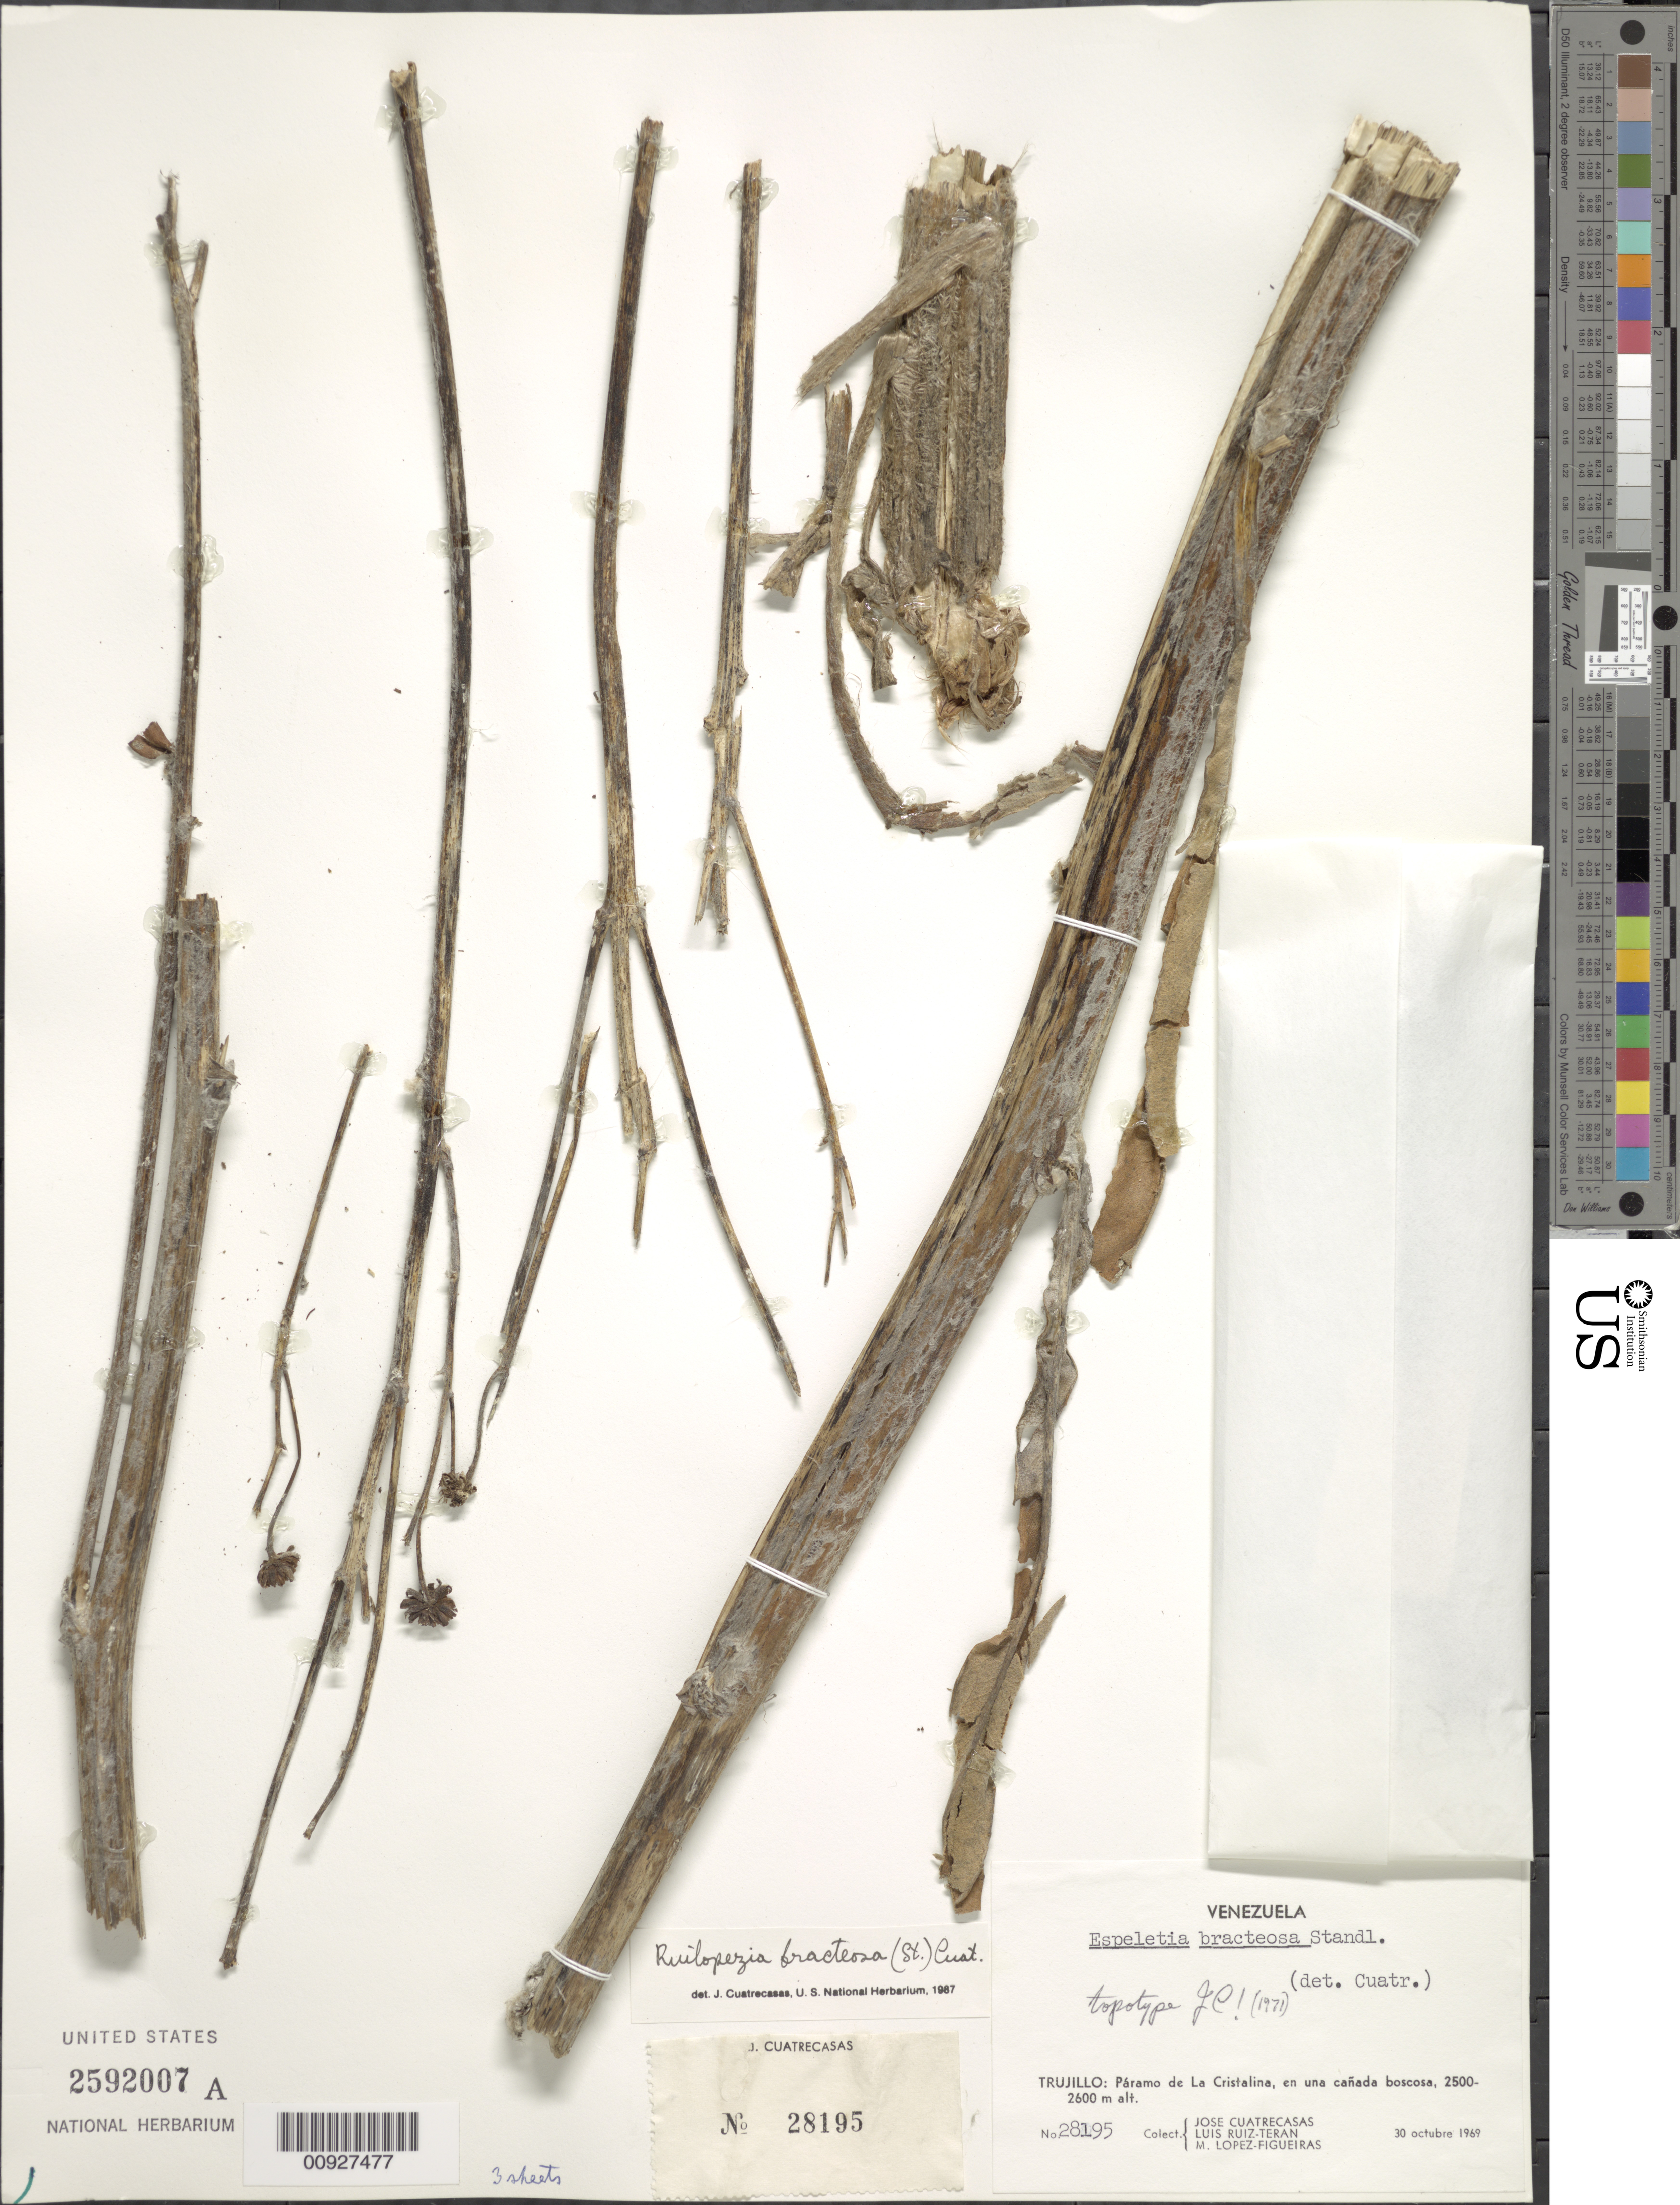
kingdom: Plantae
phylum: Tracheophyta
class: Magnoliopsida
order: Asterales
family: Asteraceae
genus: Ruilopezia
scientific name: Ruilopezia bracteosa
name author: (Standl.) Cuatrec.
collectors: J. Cuatrecasas, L. E. Ruíz-Terán & M. López Figueiras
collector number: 29195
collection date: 1969-10-30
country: Venezuela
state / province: Trujillo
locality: Páramo de La Cristalina. Páramo de La Cristalina, en una cañanada boscosa.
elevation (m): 2500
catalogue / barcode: US 2592007A